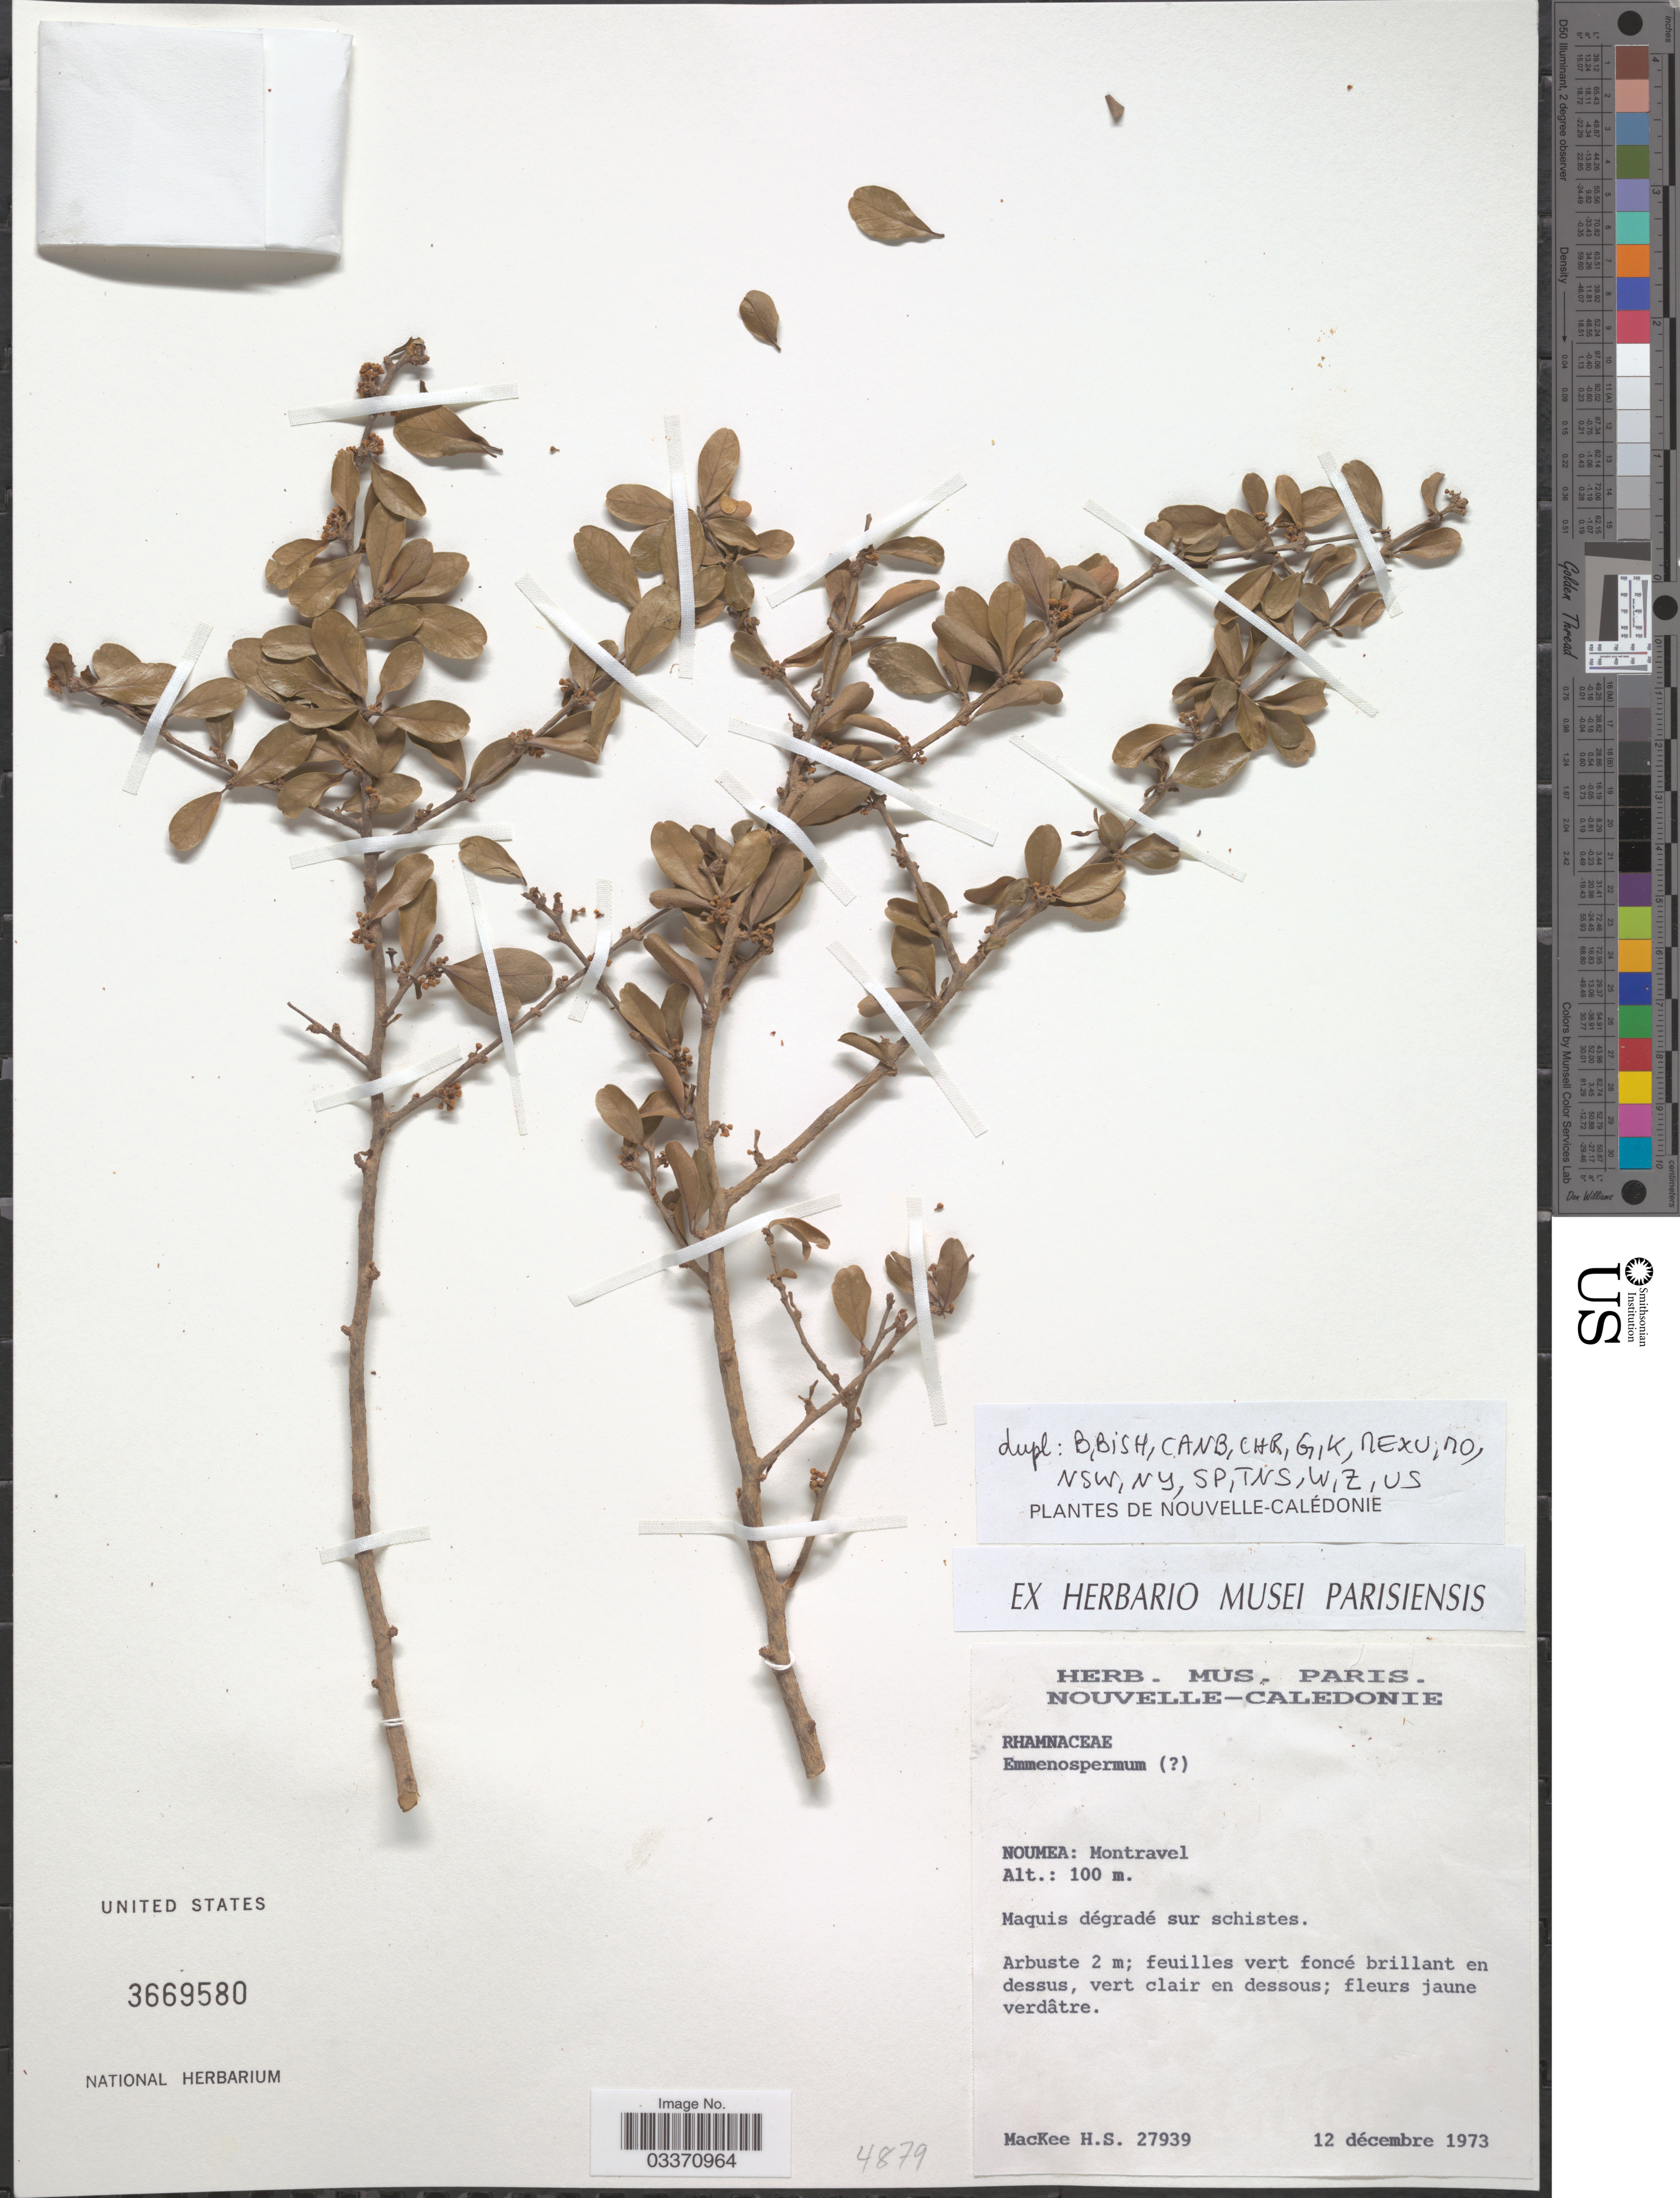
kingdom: Plantae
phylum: Tracheophyta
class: Magnoliopsida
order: Rosales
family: Rhamnaceae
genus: Emmenosperma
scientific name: Emmenosperma sp.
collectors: H. Mackee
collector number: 27939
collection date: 1973-12-12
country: New Caledonia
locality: Noumea: Montravel. Maquis dégradé sur schistes.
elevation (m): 100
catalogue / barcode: US 3669580